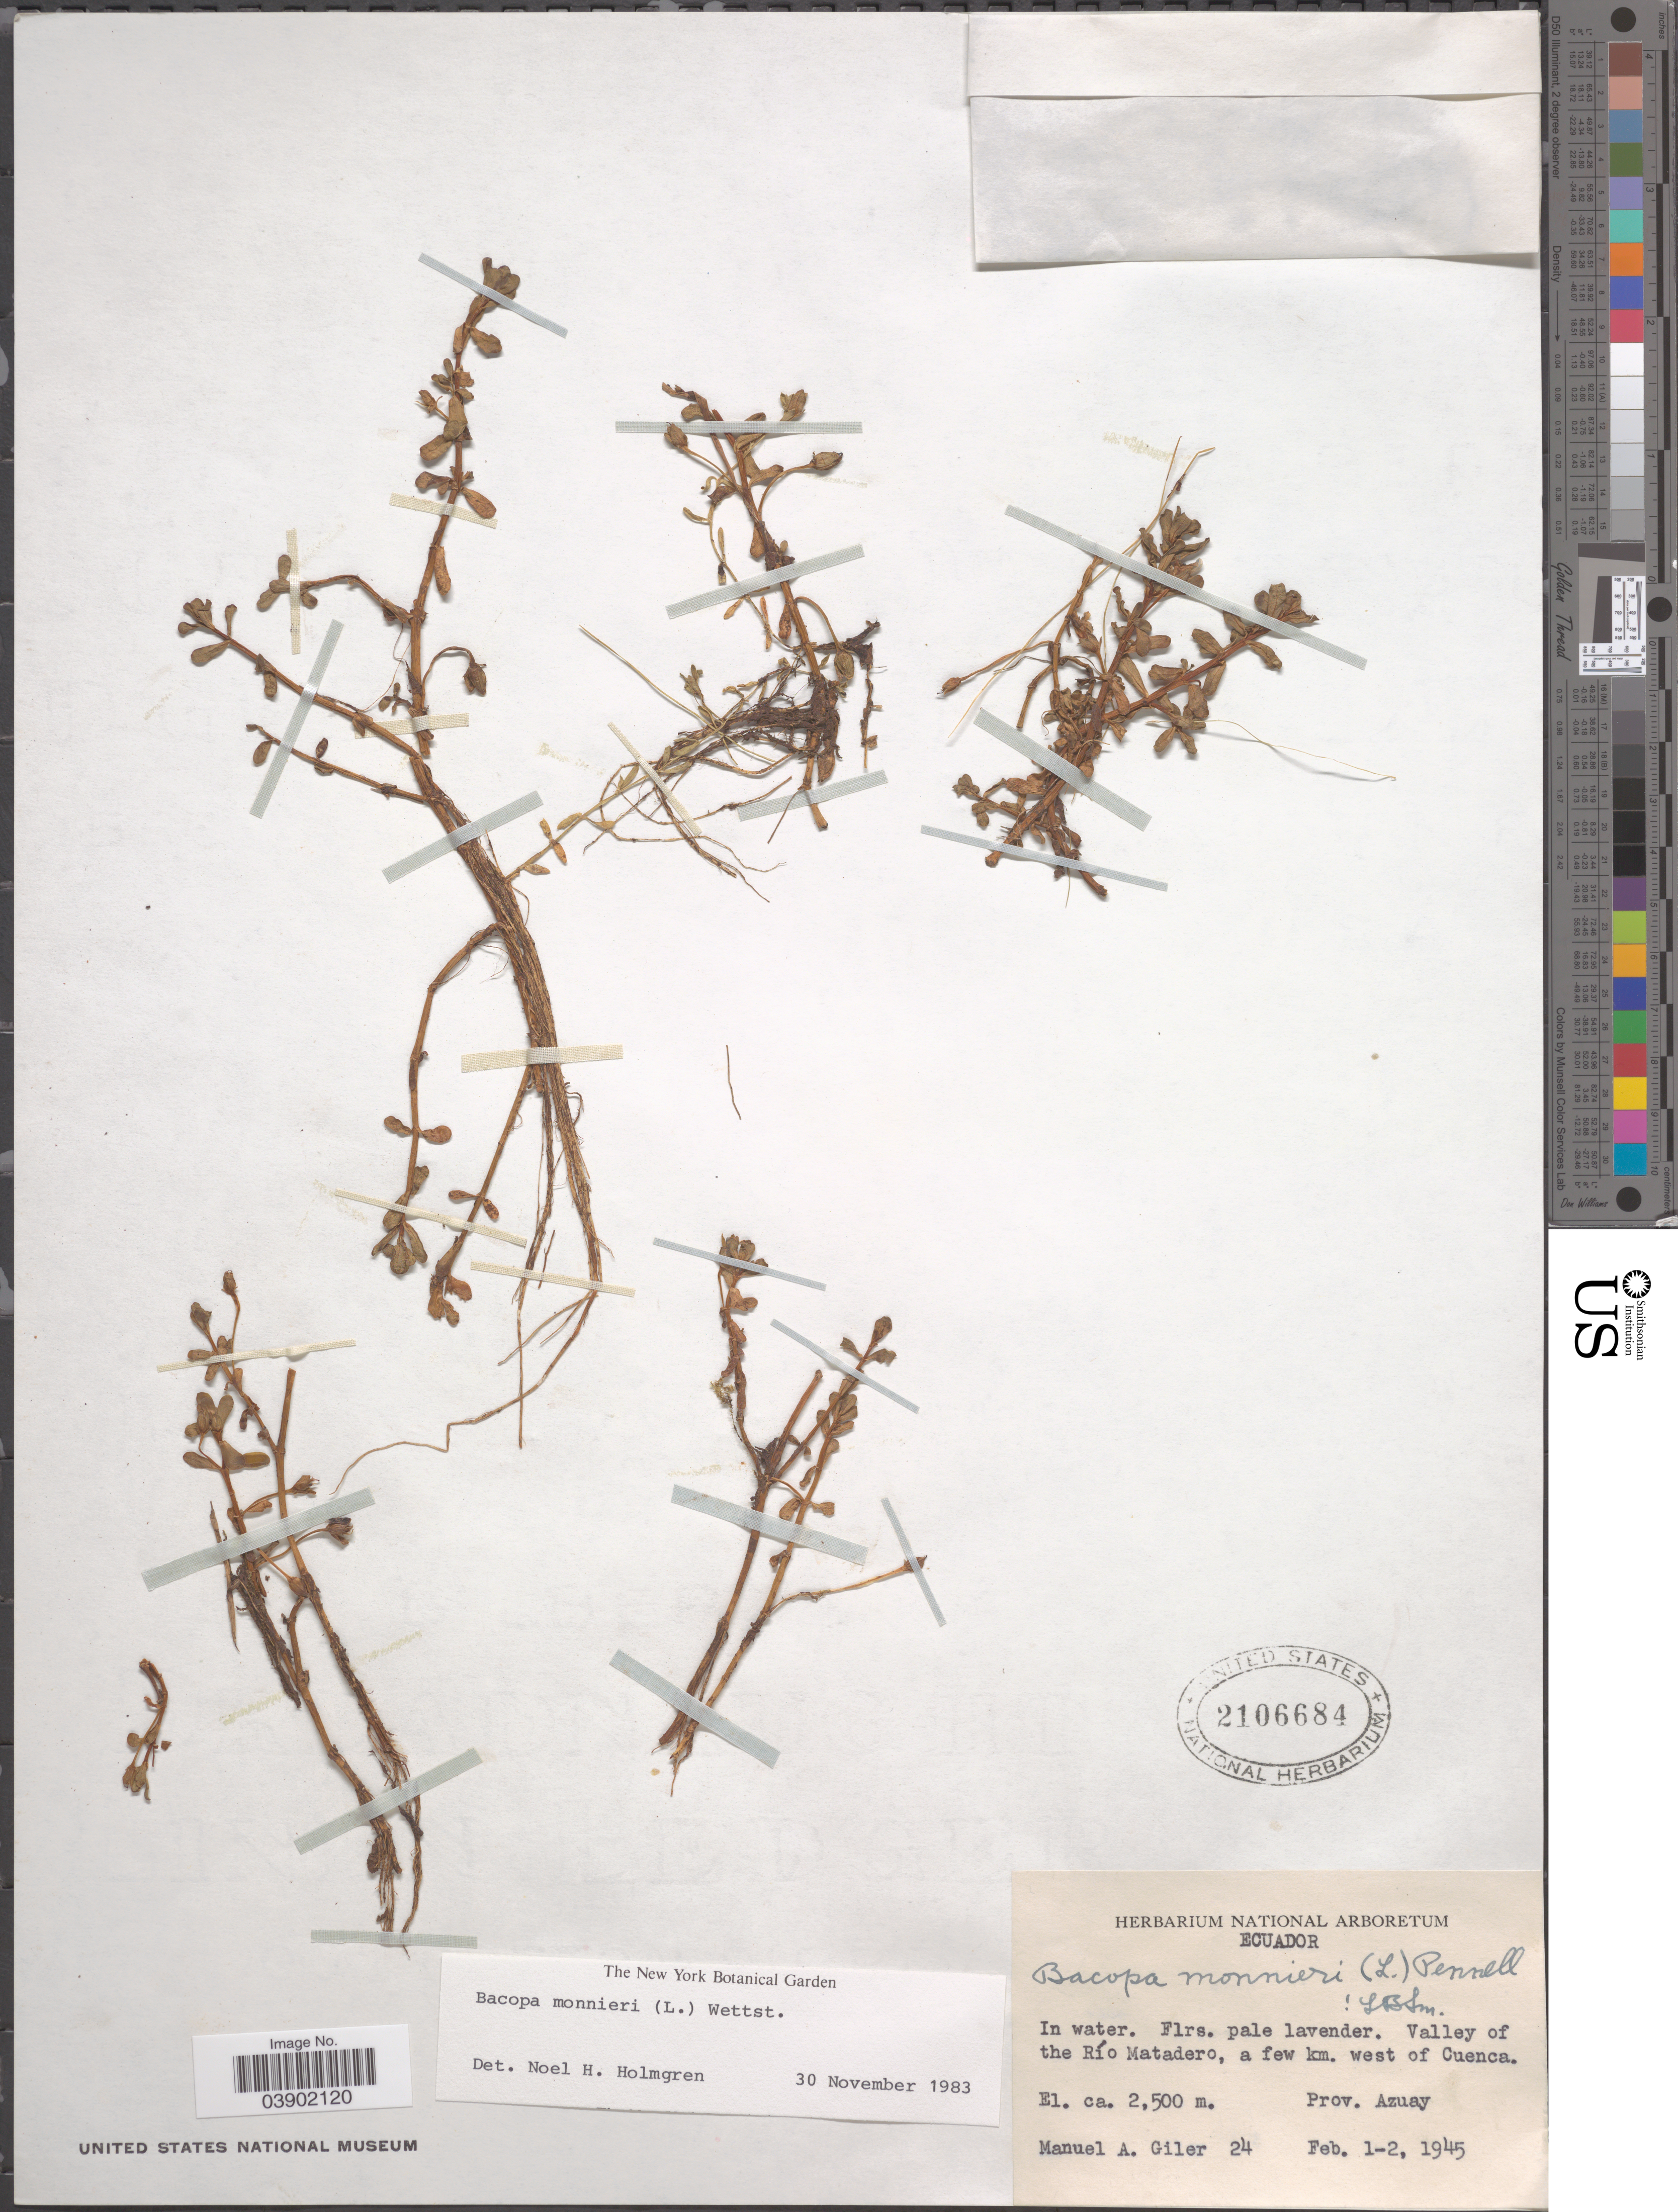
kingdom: Plantae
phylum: Tracheophyta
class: Magnoliopsida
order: Lamiales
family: Plantaginaceae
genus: Bacopa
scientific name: Bacopa monnieri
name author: (L.) Pennell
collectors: M. Gíler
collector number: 24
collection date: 1945-02-01/1945-02-02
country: Ecuador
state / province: Azuay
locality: Valley of the Río Matadero, a few km. west of Cuenca.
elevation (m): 2500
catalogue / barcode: US 2106684